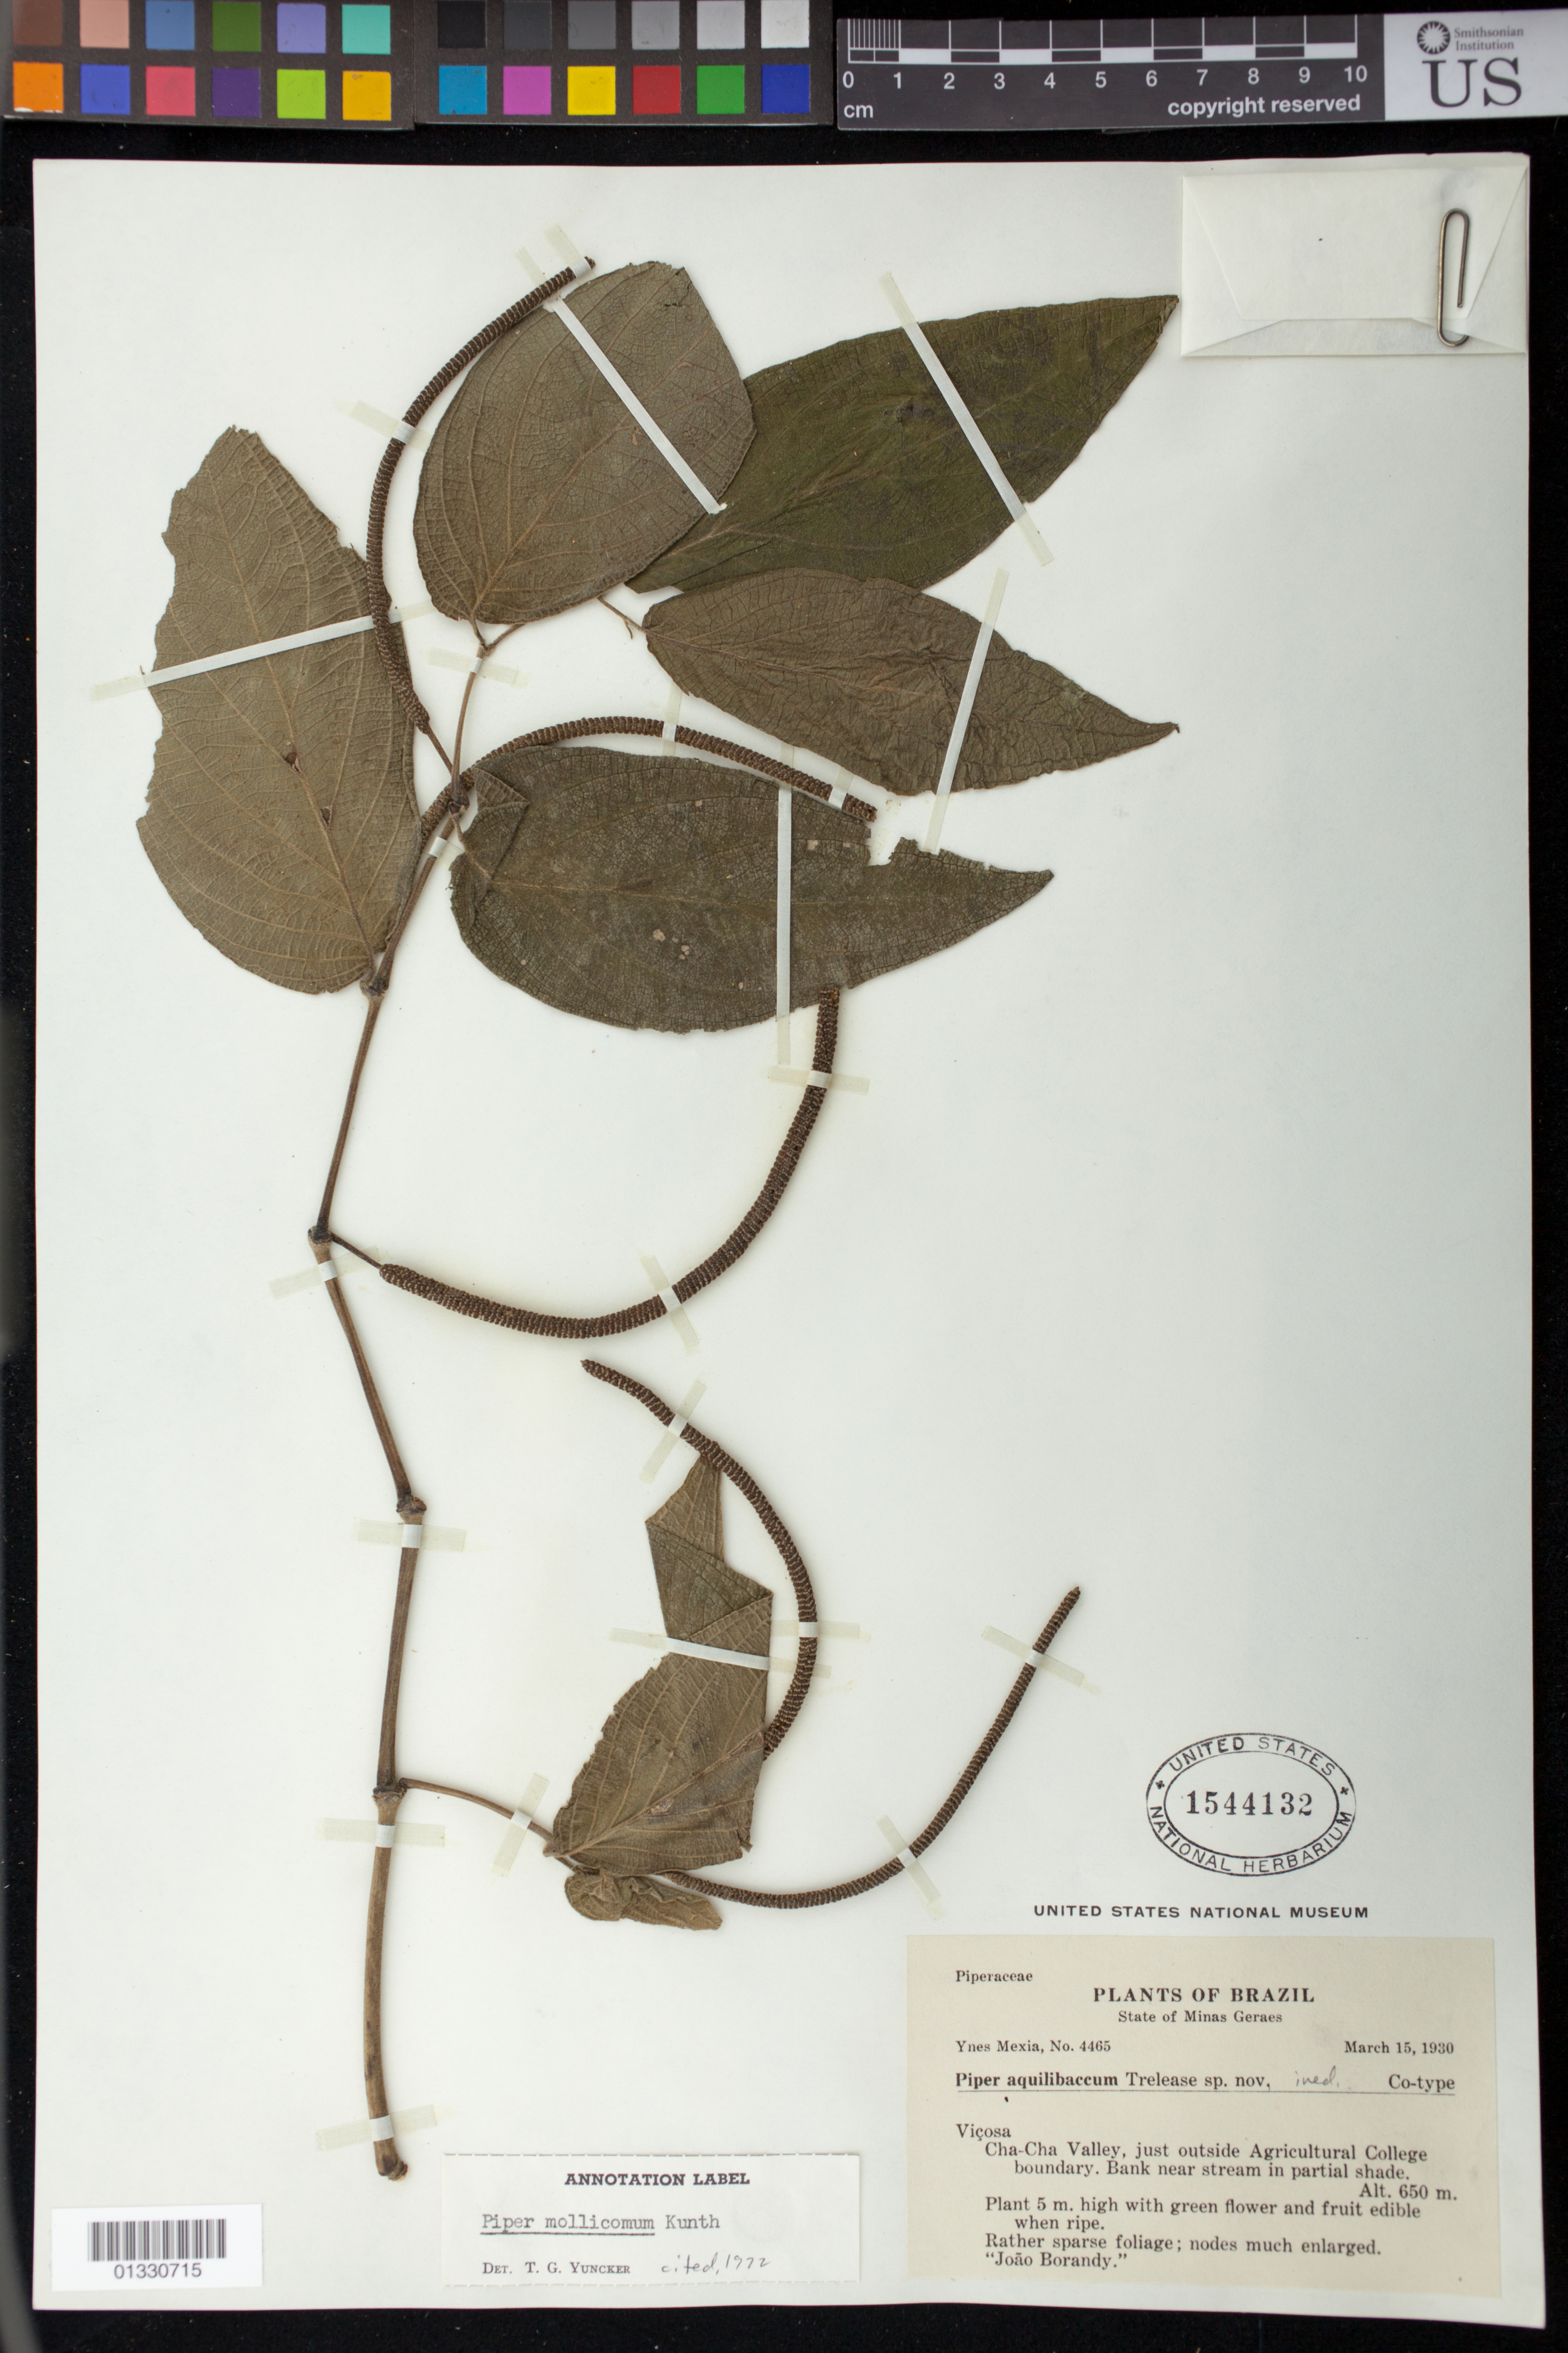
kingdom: Plantae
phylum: Tracheophyta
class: Magnoliopsida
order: Piperales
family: Piperaceae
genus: Piper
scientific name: Piper mollicomum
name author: Kunth ex Steud.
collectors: Y. Mexia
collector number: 4465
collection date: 1930-03-15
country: Brazil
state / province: Minas Gerais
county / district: Viçosa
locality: Cha-Cha Valley, just outside Agricultural College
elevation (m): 650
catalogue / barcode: US 1544132